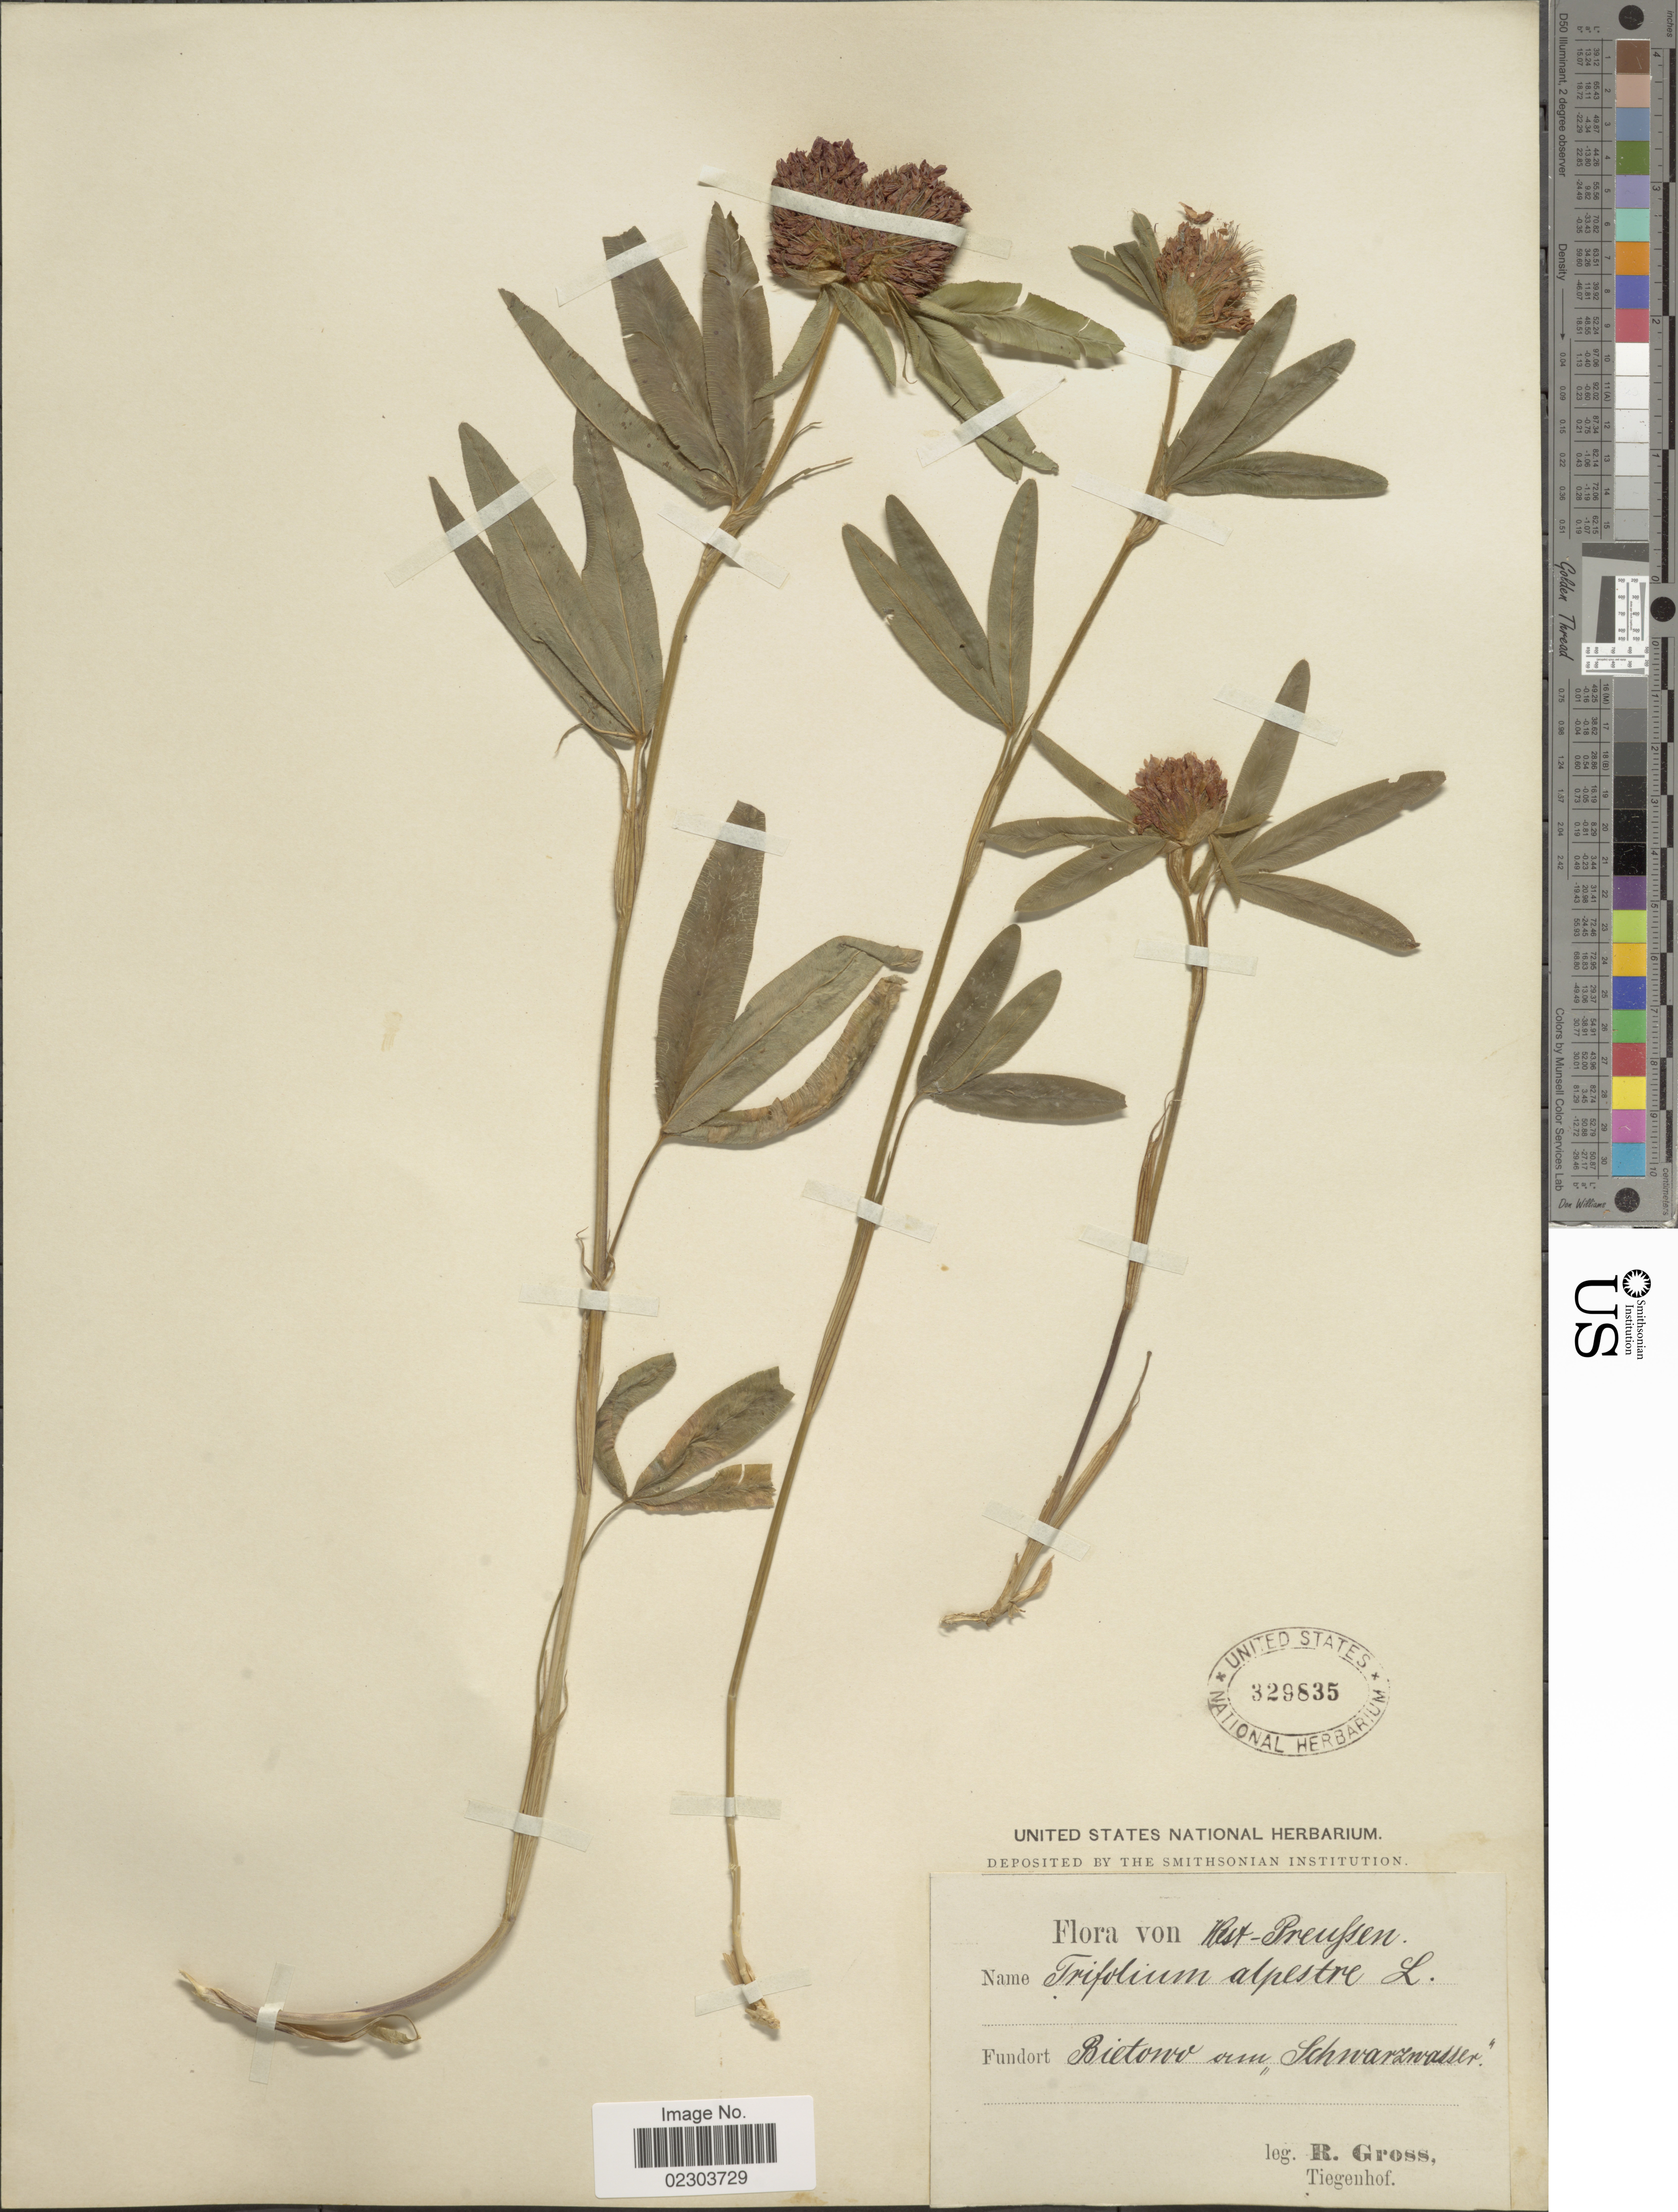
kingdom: Plantae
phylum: Tracheophyta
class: Magnoliopsida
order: Fabales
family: Fabaceae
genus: Trifolium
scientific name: Trifolium alpestre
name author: L.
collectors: R. Gross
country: Germany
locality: West-Preufsen, Bietowe om Schwarzwasser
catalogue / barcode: US 329835